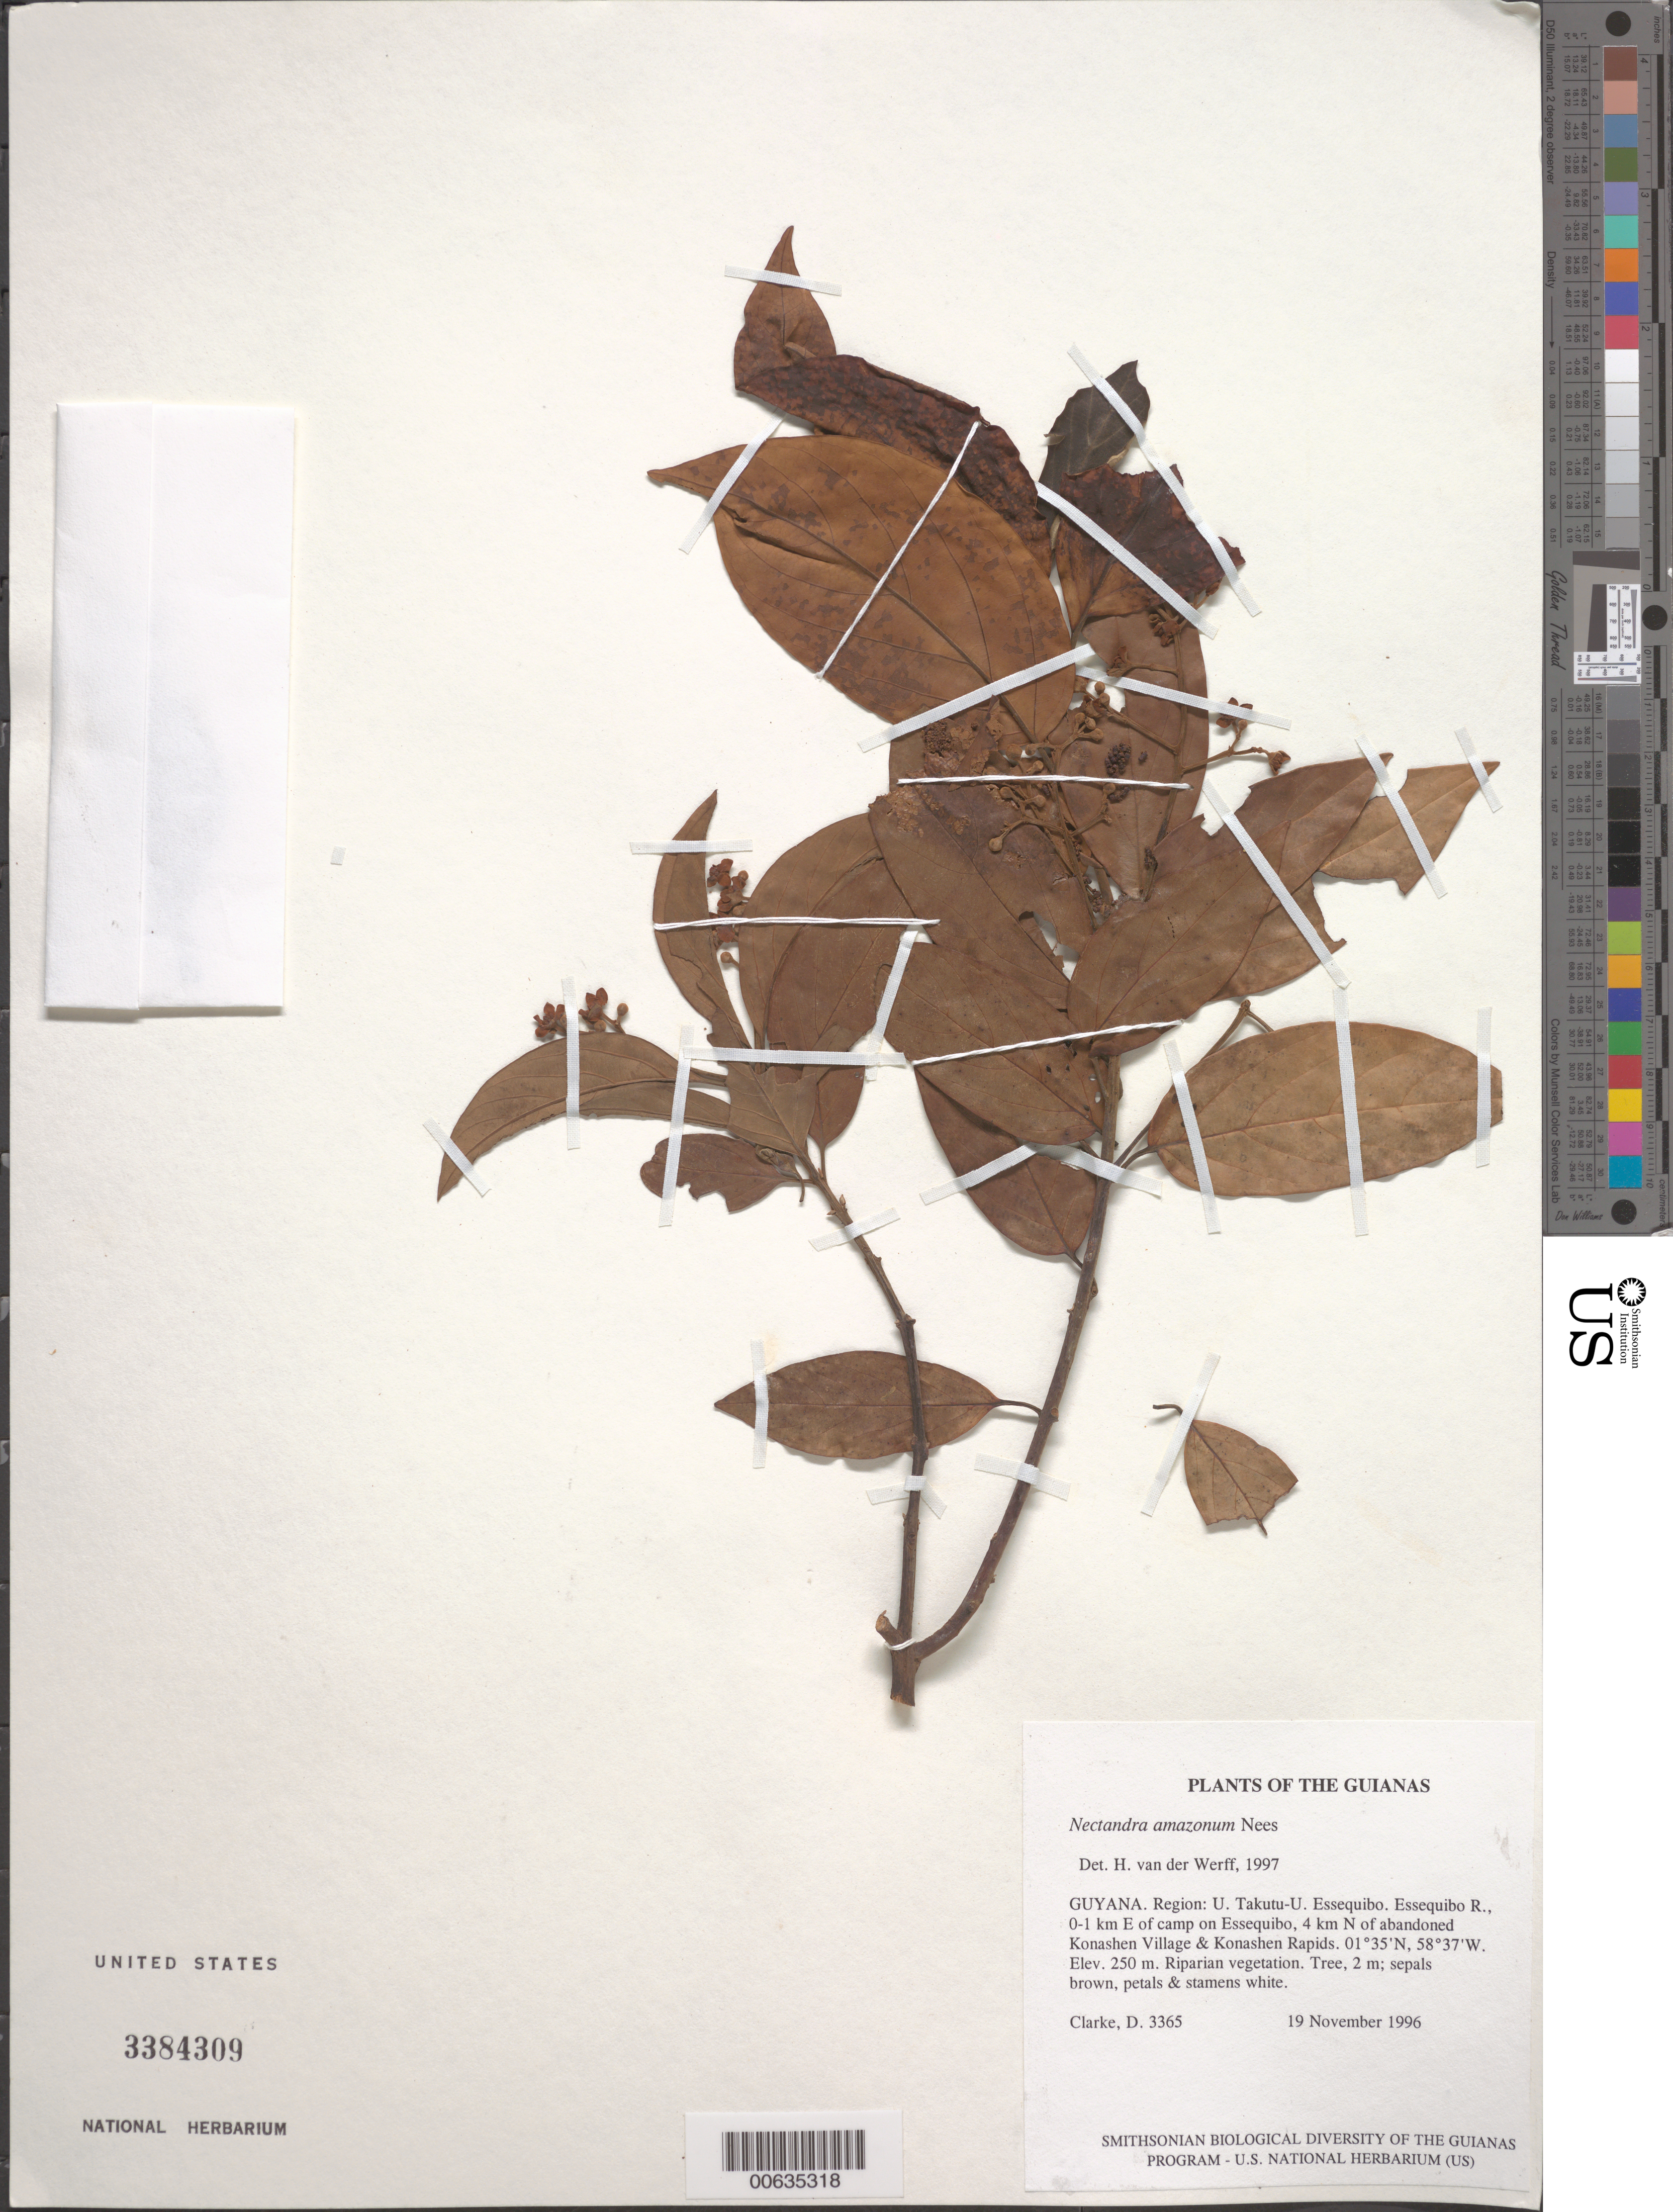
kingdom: Plantae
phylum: Tracheophyta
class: Magnoliopsida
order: Laurales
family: Lauraceae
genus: Nectandra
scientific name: Nectandra amazonum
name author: Nees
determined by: van der Werff, H., (MO), Missouri Botanical Garden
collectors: H. D. Clarke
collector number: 3365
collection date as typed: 19 November 1996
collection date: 1996-11-19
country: Guyana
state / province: U. Takutu-U. Essequibo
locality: Essequibo R., 0-1 km E of camp on Essequibo, 4 km N of abandoned Konashen Village & Konashen Rapids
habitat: Riparian vegetation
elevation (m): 250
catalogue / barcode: US 3384309